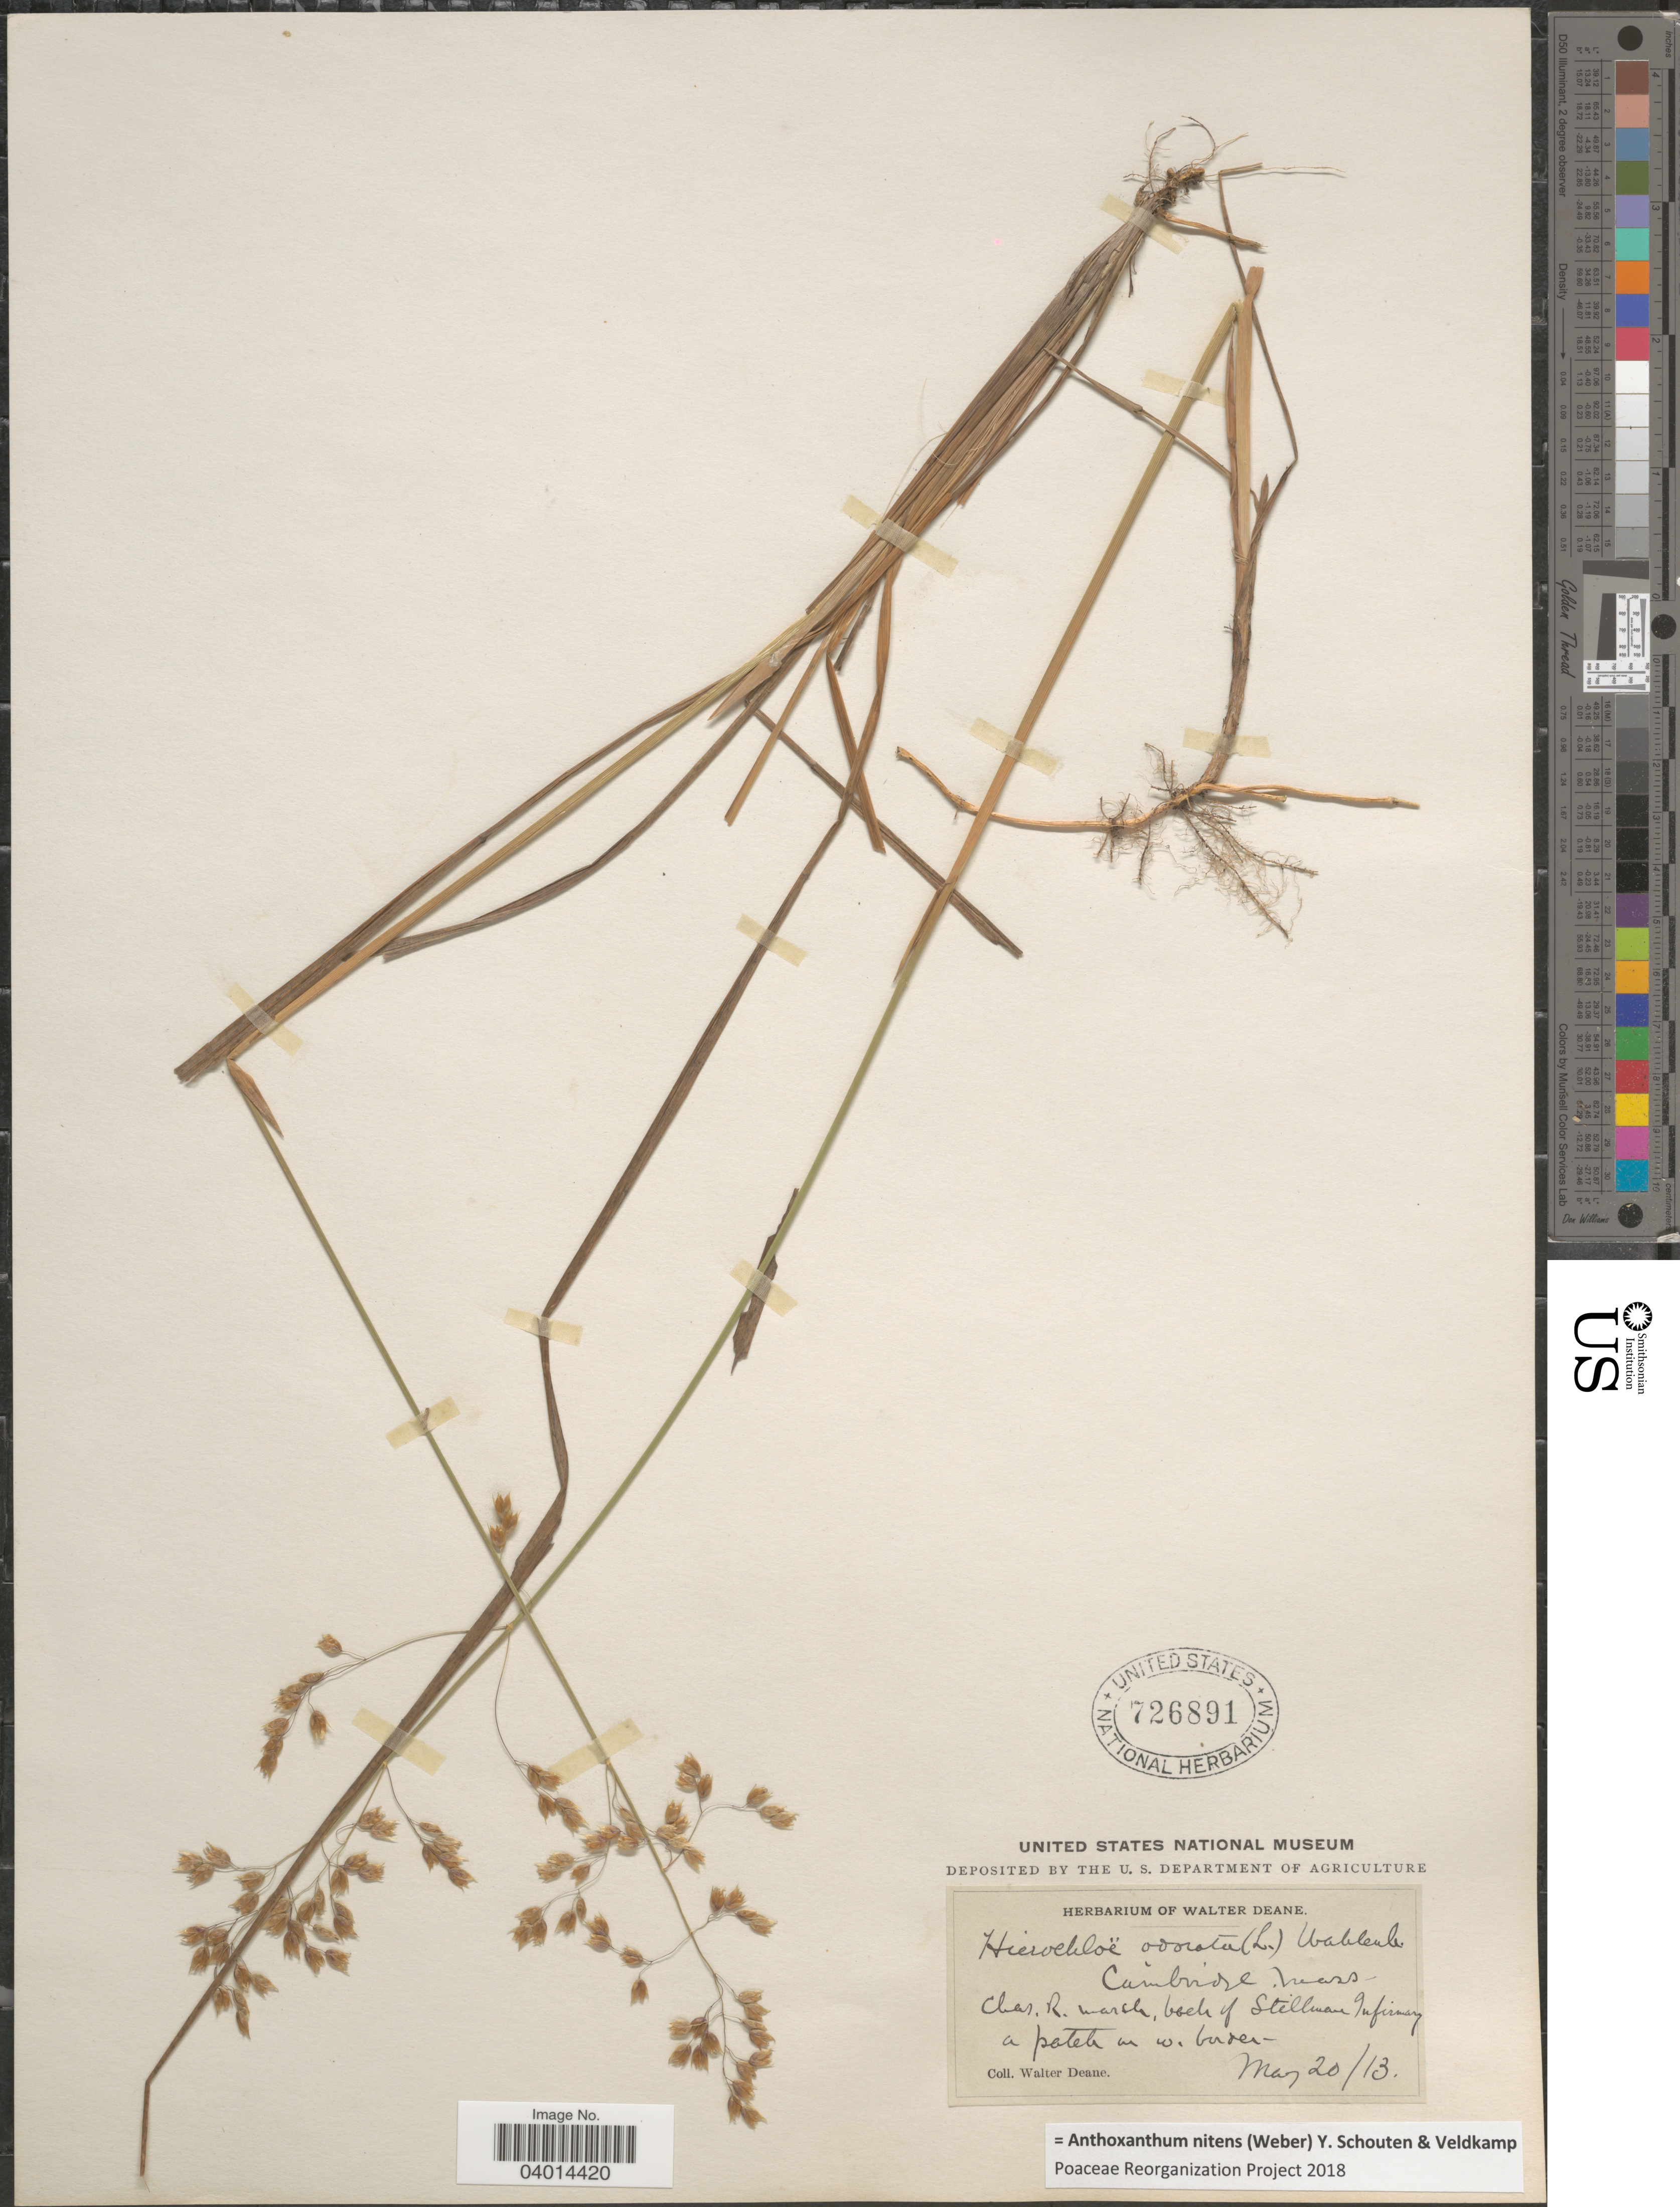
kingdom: Plantae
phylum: Tracheophyta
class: Liliopsida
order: Poales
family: Poaceae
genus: Anthoxanthum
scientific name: Anthoxanthum nitens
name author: (G.H. Weber) R.T.A. Schouten & Veldkamp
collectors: W. Deane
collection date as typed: Transcribed d/m/y: 20/5/13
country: United States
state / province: Massachusetts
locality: Cambridge. Chas. R. marsh, back of Stillman Infirmary a patch in w. border.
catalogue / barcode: US 726891